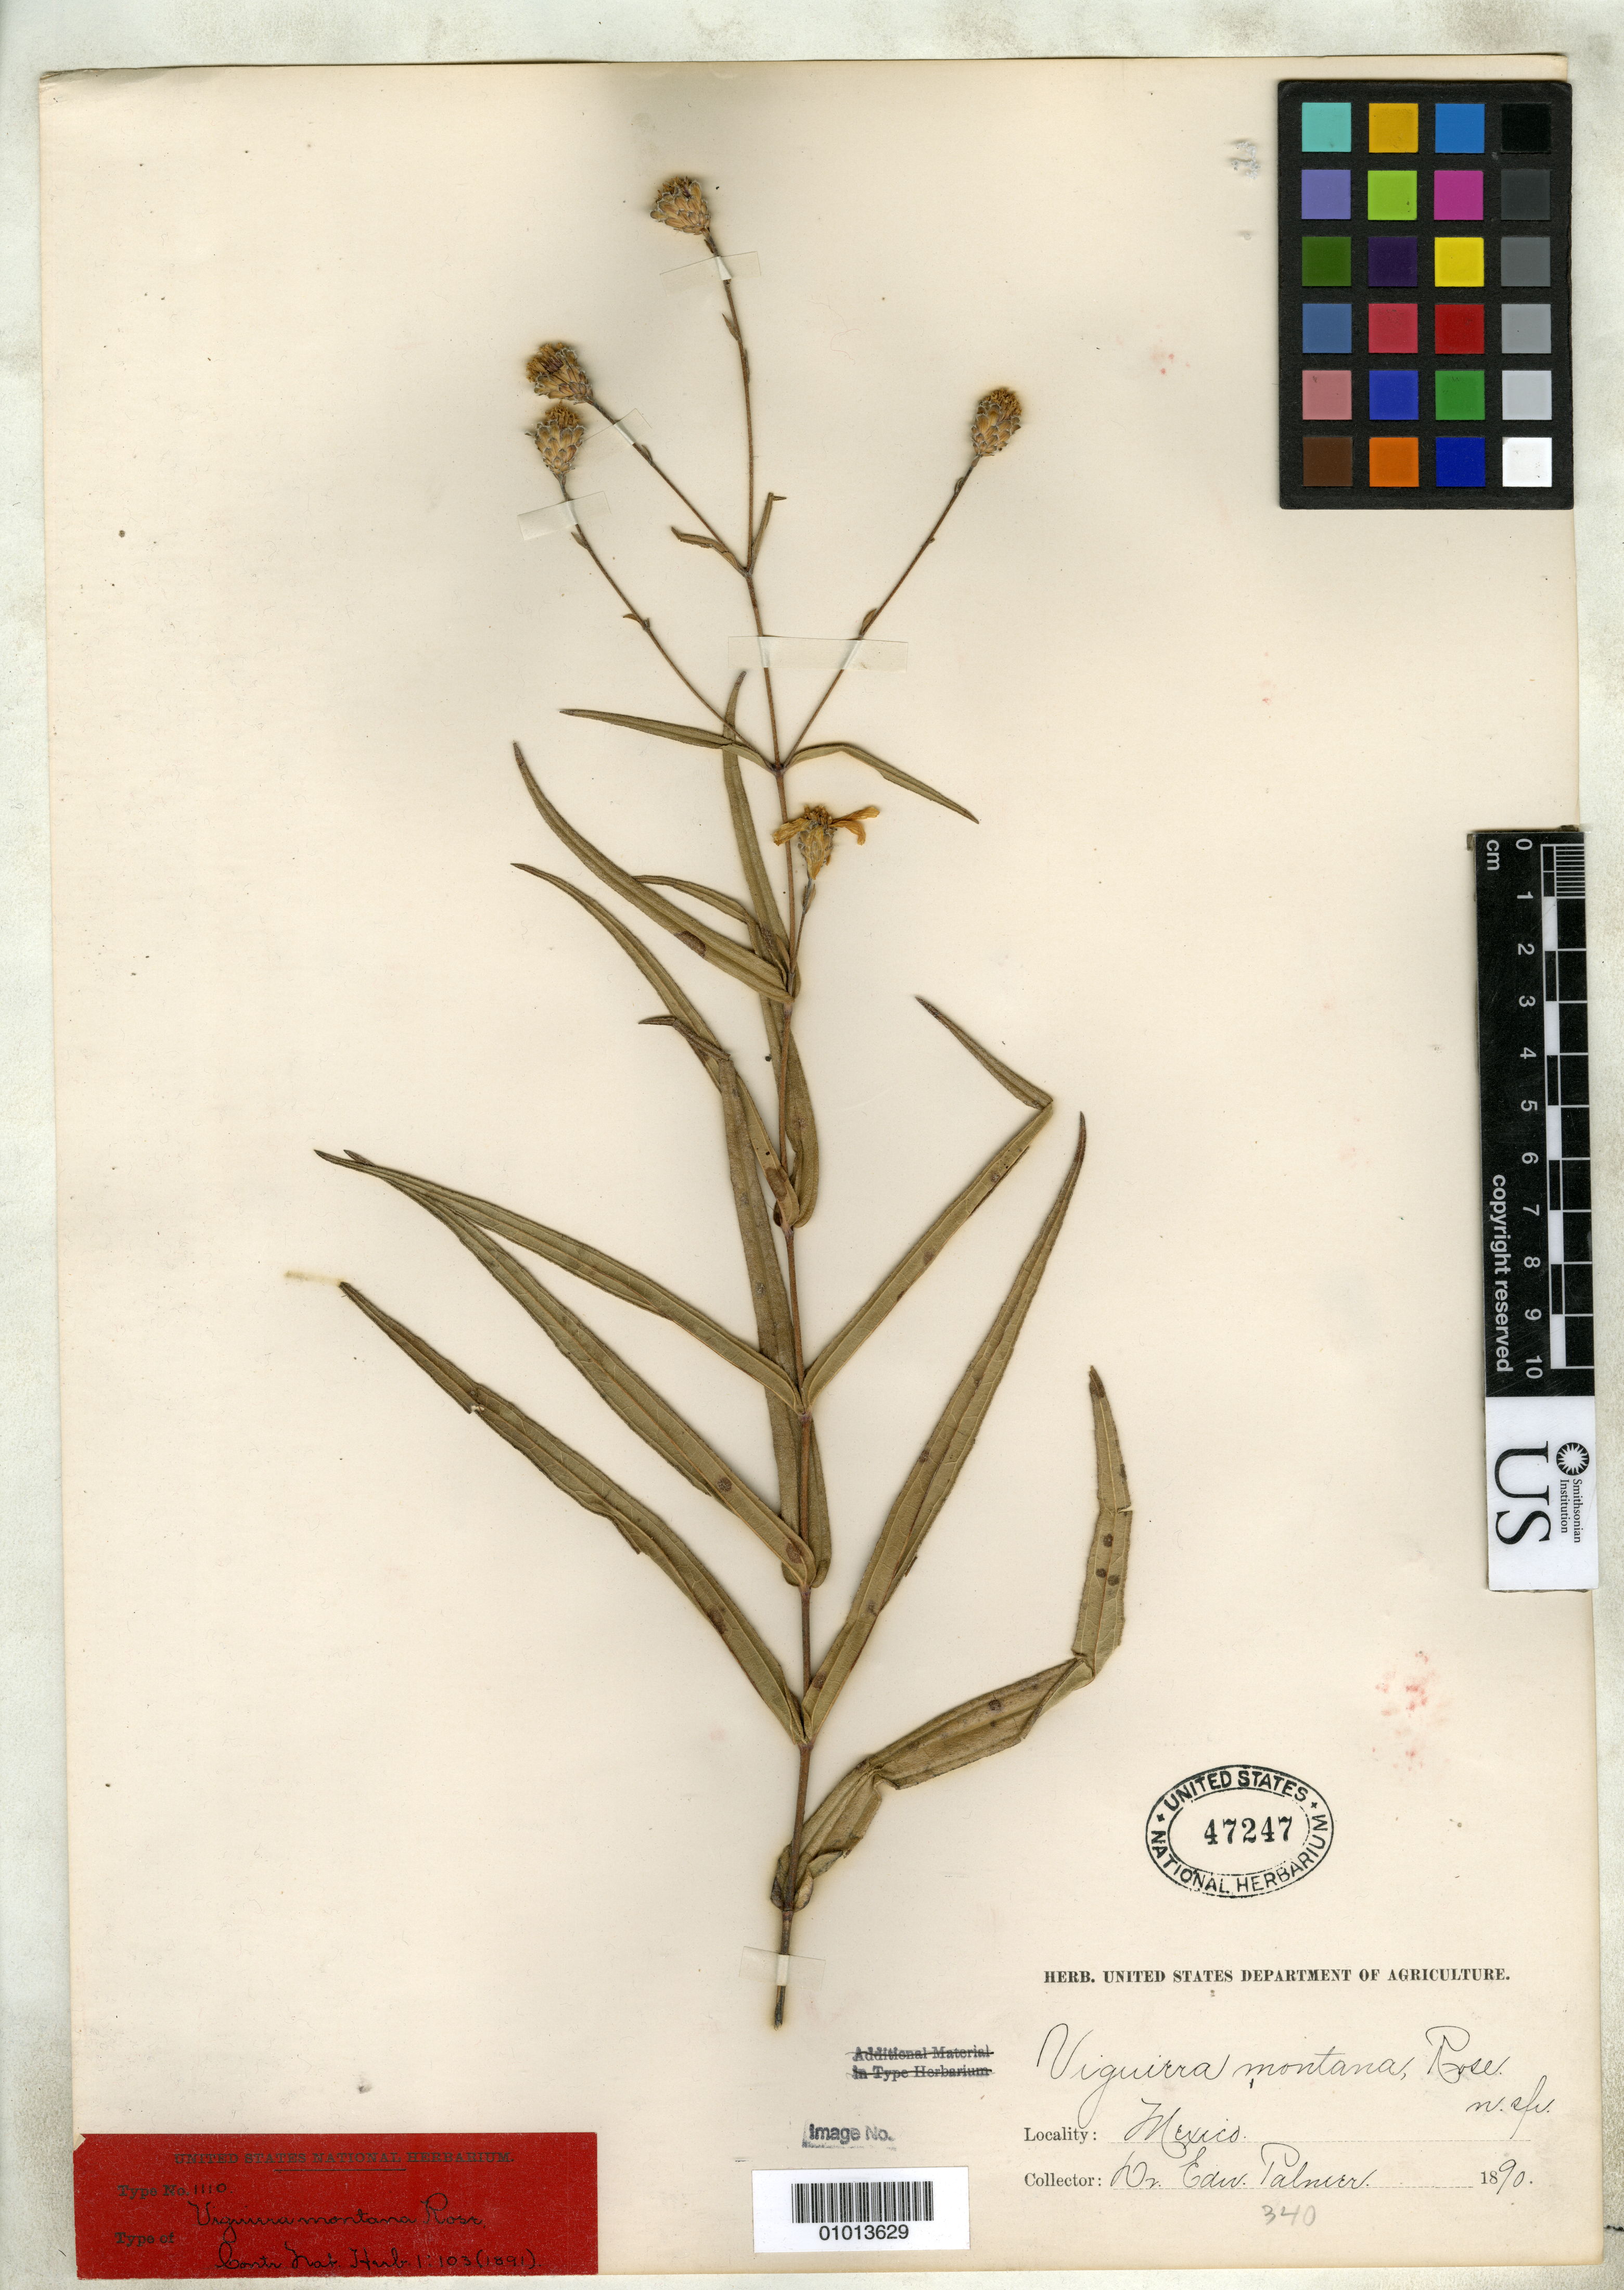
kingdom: Plantae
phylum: Tracheophyta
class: Magnoliopsida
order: Asterales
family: Asteraceae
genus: Viguiera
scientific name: Viguiera montana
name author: Rose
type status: Type Collection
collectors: E. Palmer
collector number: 340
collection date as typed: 1890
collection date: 1890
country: Mexico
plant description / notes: One of two original sheets (USNH 47246, 47247) from USDA herbarium.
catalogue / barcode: US 47247